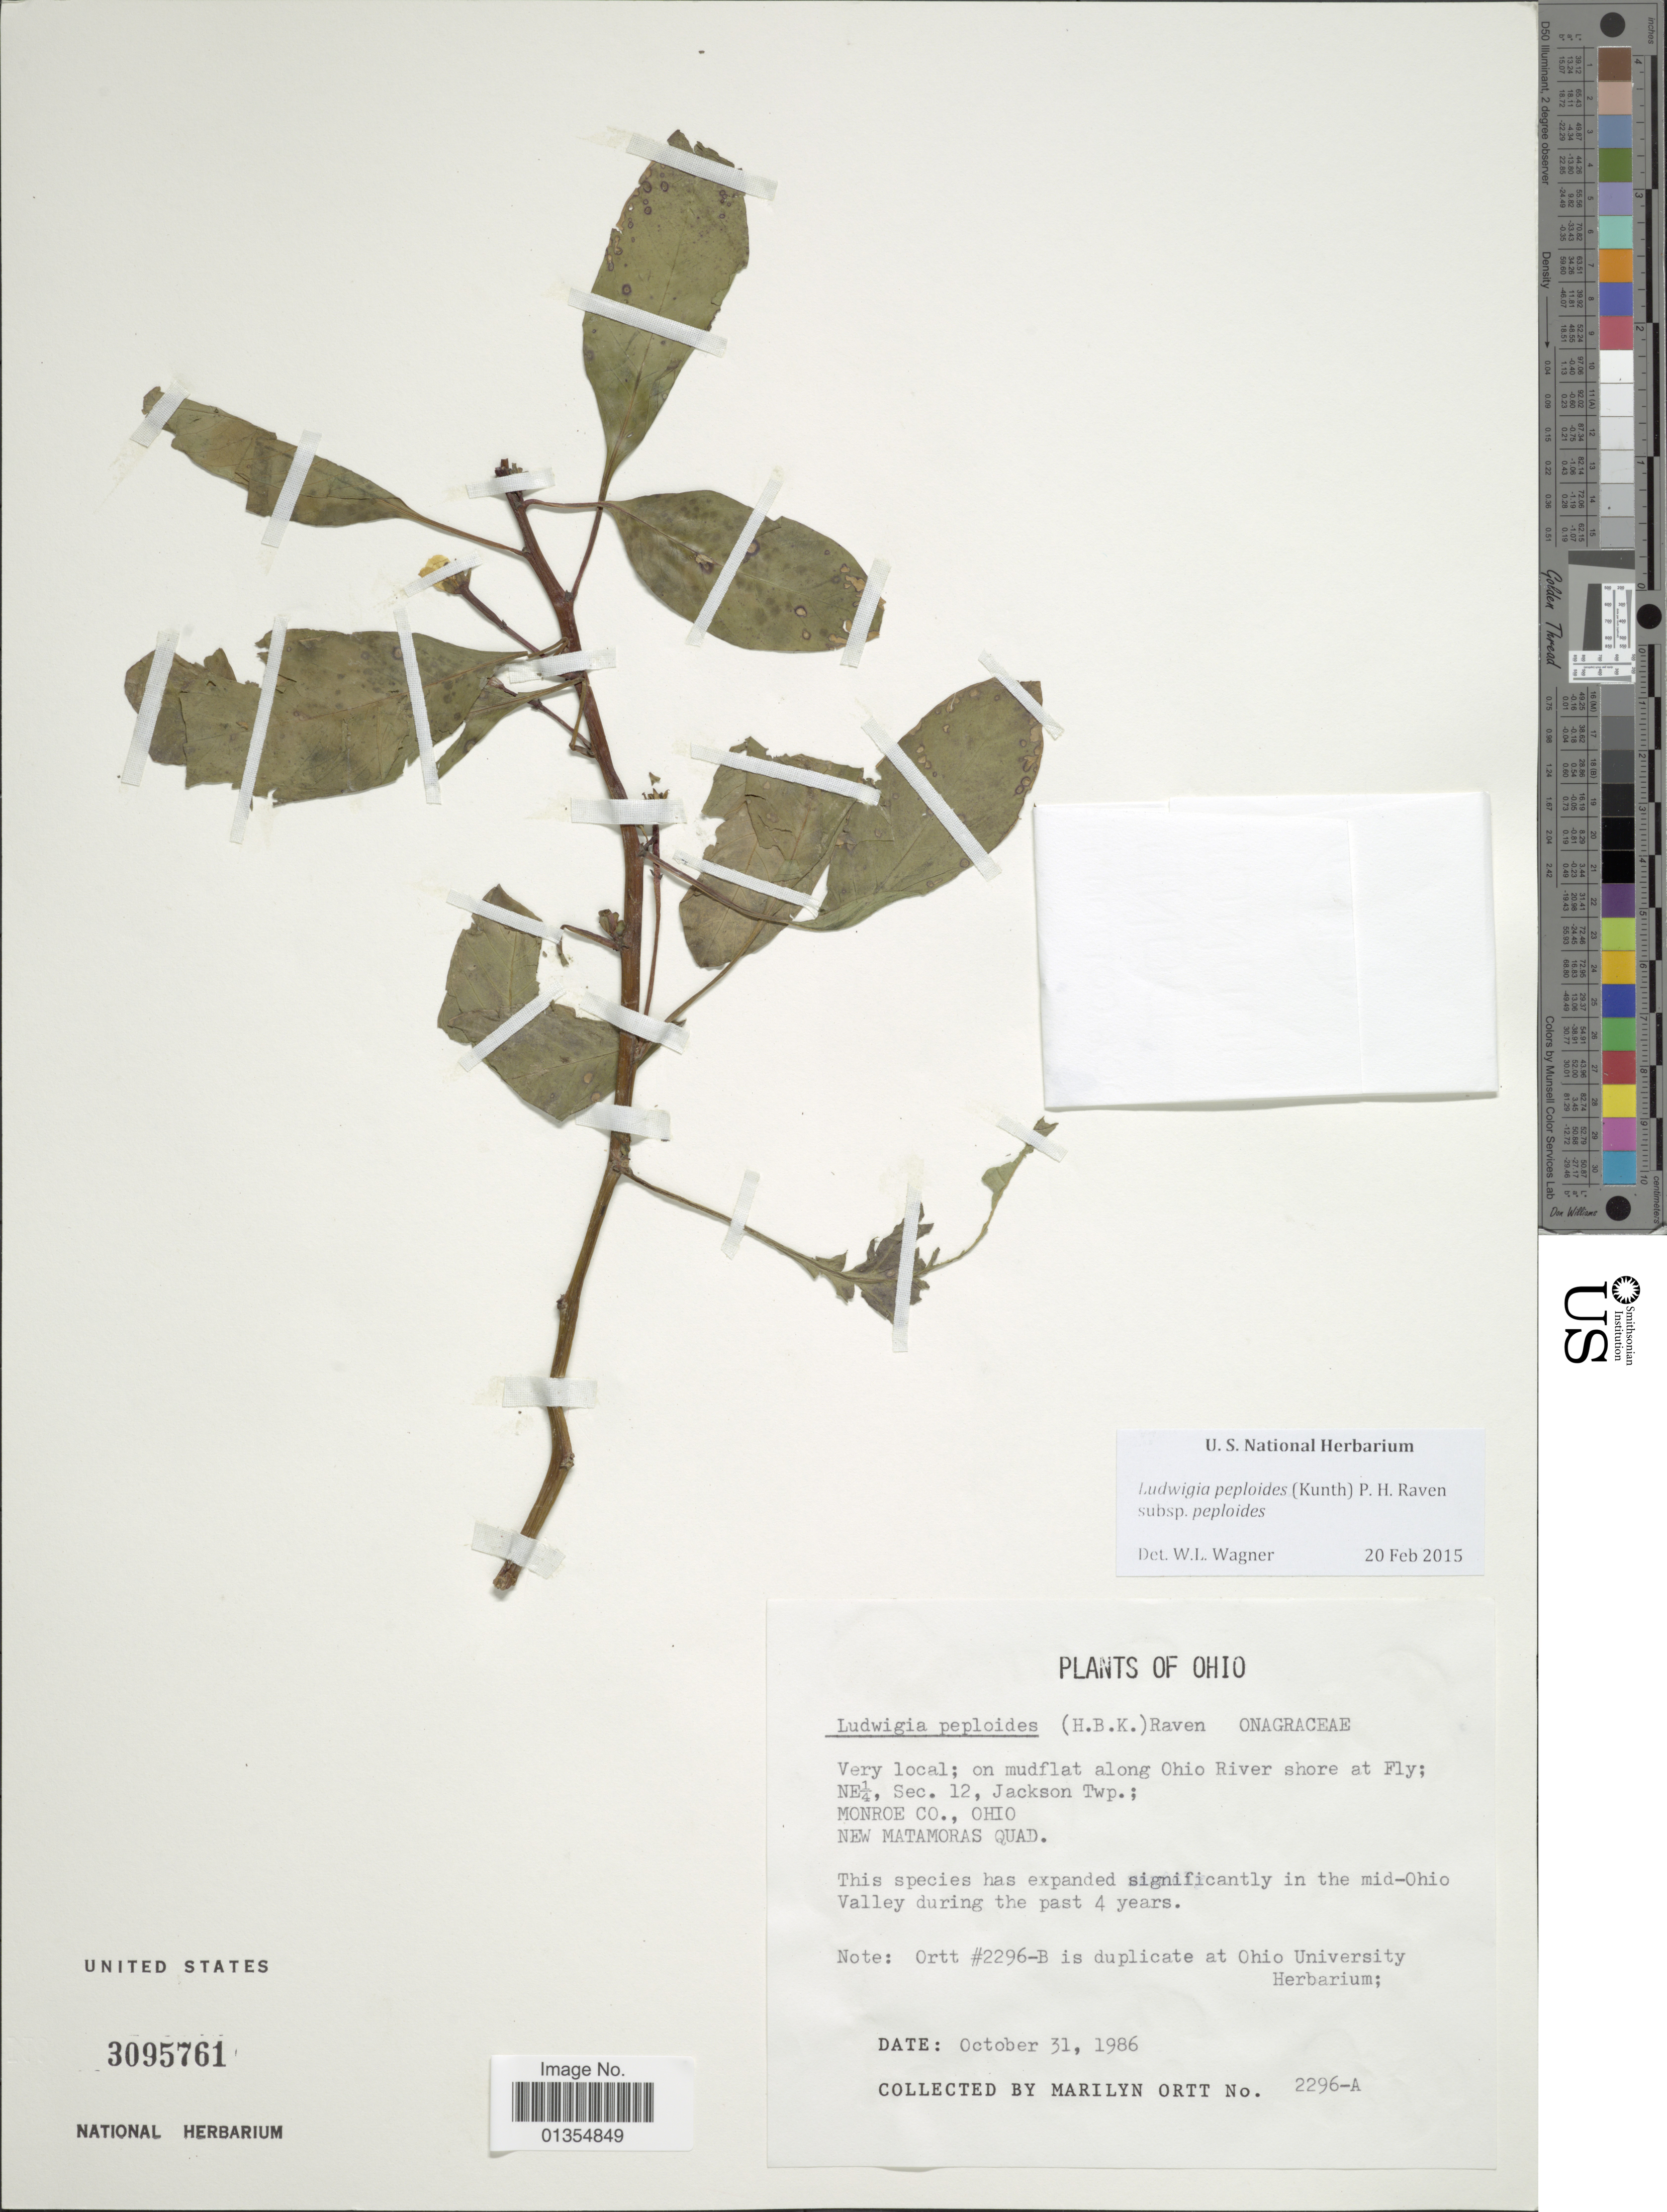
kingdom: Plantae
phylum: Tracheophyta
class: Magnoliopsida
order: Myrtales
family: Onagraceae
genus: Ludwigia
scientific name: Ludwigia peploides subsp. peploides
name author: (Kunth) P.H. Raven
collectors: M. Ortt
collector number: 2296-A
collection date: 1986-10-31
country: United States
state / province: Ohio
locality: On mudflat along Ohio River shore at Fly, NE¼, Sec. 12, Jackson Twp., Monroe Co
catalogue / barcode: US 3095761